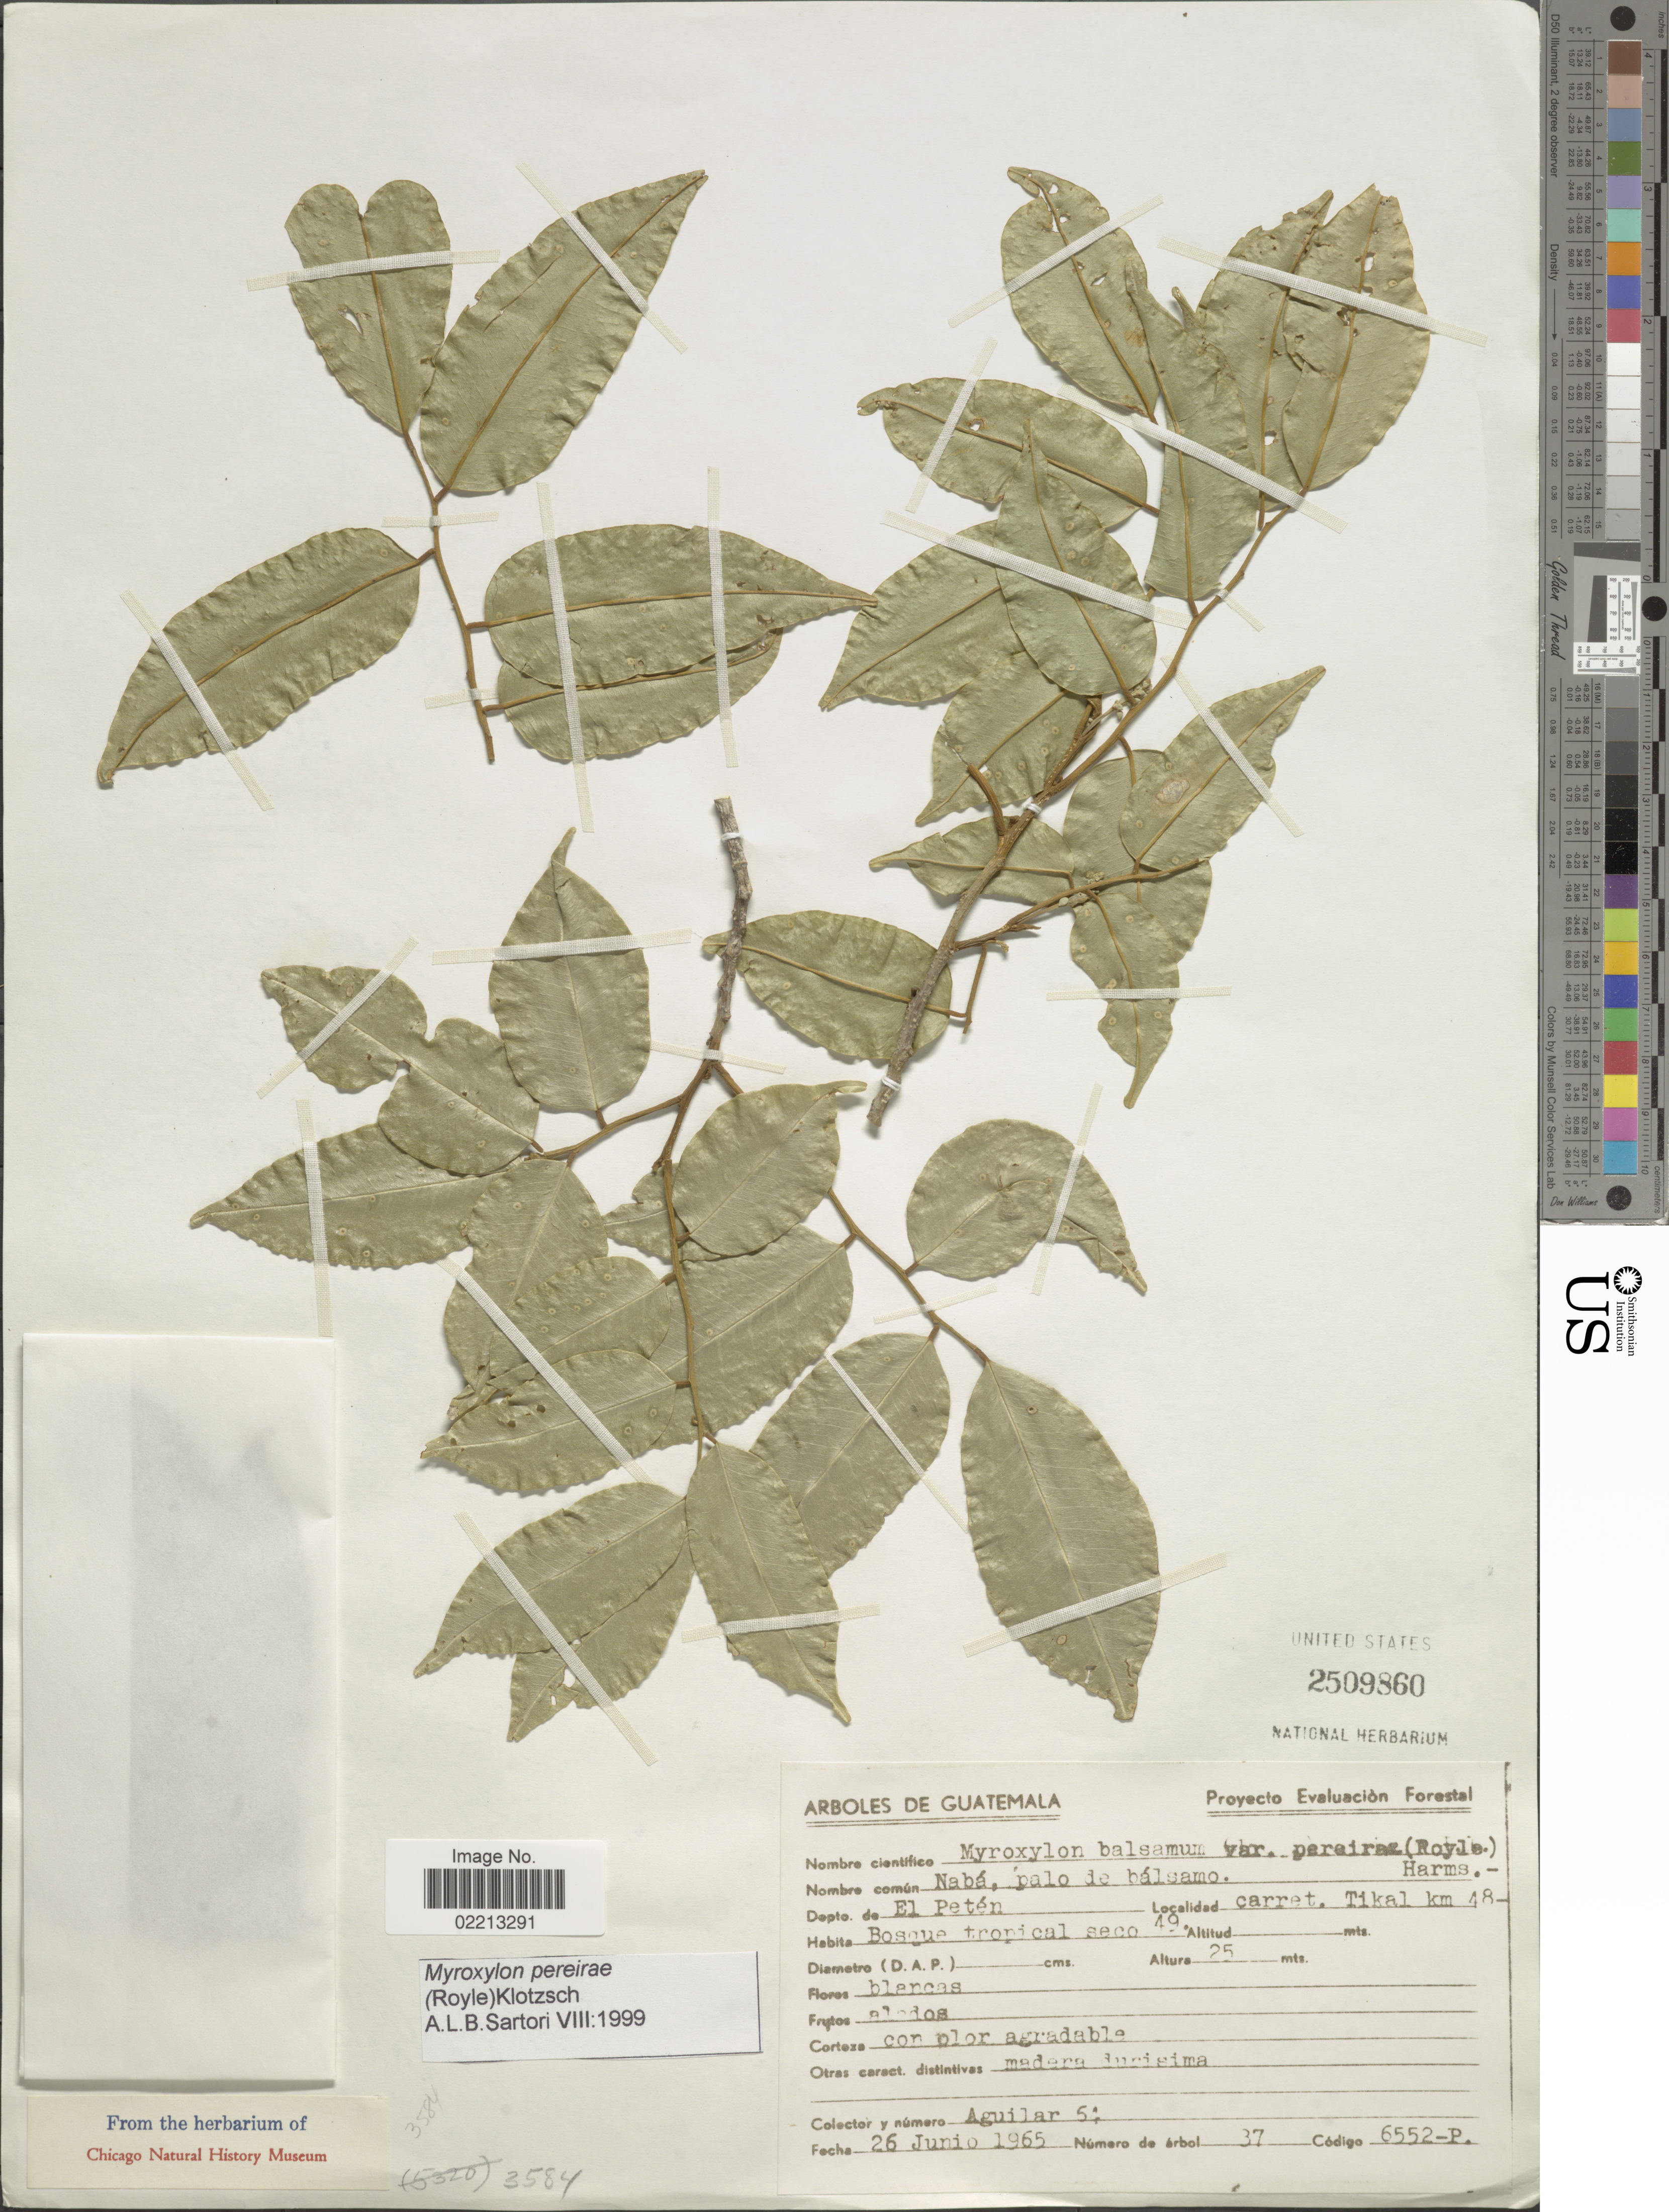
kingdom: Plantae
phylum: Tracheophyta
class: Magnoliopsida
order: Fabales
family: Fabaceae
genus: Myroxylon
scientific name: Myroxylon pereirae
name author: (Royle) Klotzsch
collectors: S. Aguilar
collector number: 37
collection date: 1965-06-26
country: Guatemala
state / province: El Petén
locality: Carret. Tikal km 48-49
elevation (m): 25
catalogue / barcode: US 2509860